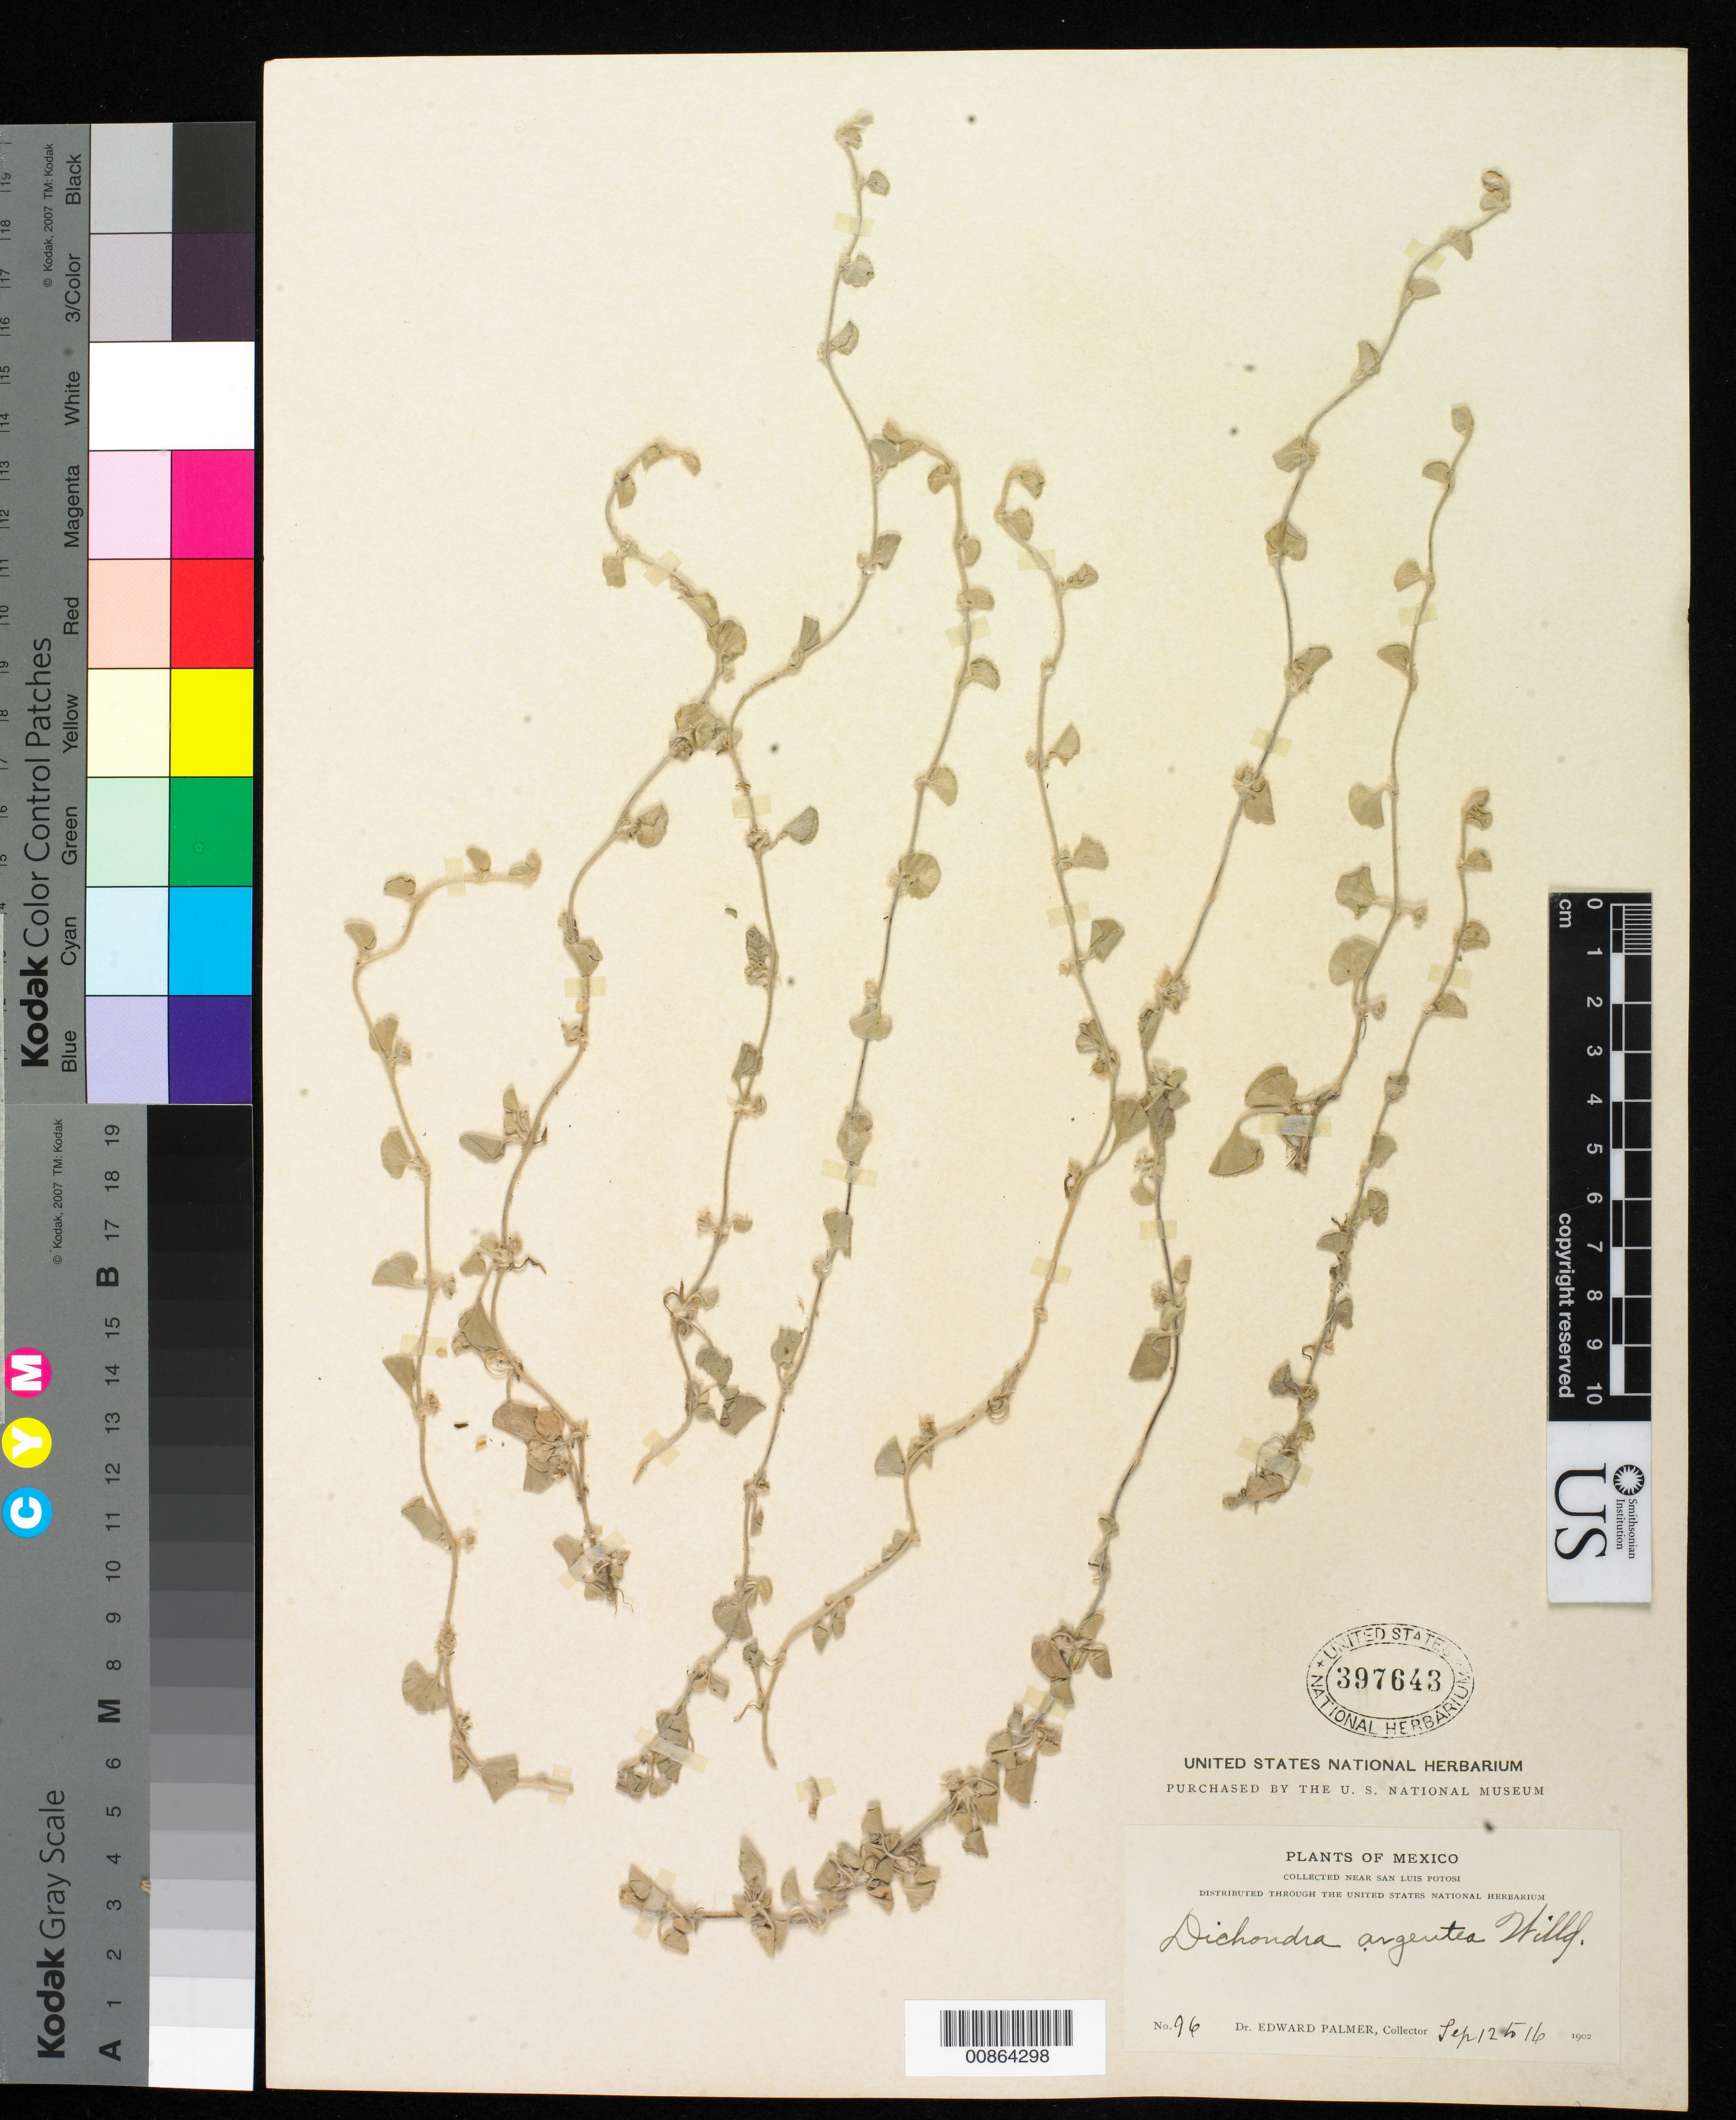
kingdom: Plantae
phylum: Tracheophyta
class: Magnoliopsida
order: Solanales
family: Convolvulaceae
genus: Dichondra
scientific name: Dichondra argentea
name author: Humb. & Bonpl. ex Willd.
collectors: E. Palmer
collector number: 96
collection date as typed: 12 Sep 1902 to 16 Sep 1902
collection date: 1902-09-12/1902-09-16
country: Mexico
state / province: San Luis Potosí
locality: Near San Luis Potosí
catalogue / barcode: US 397643